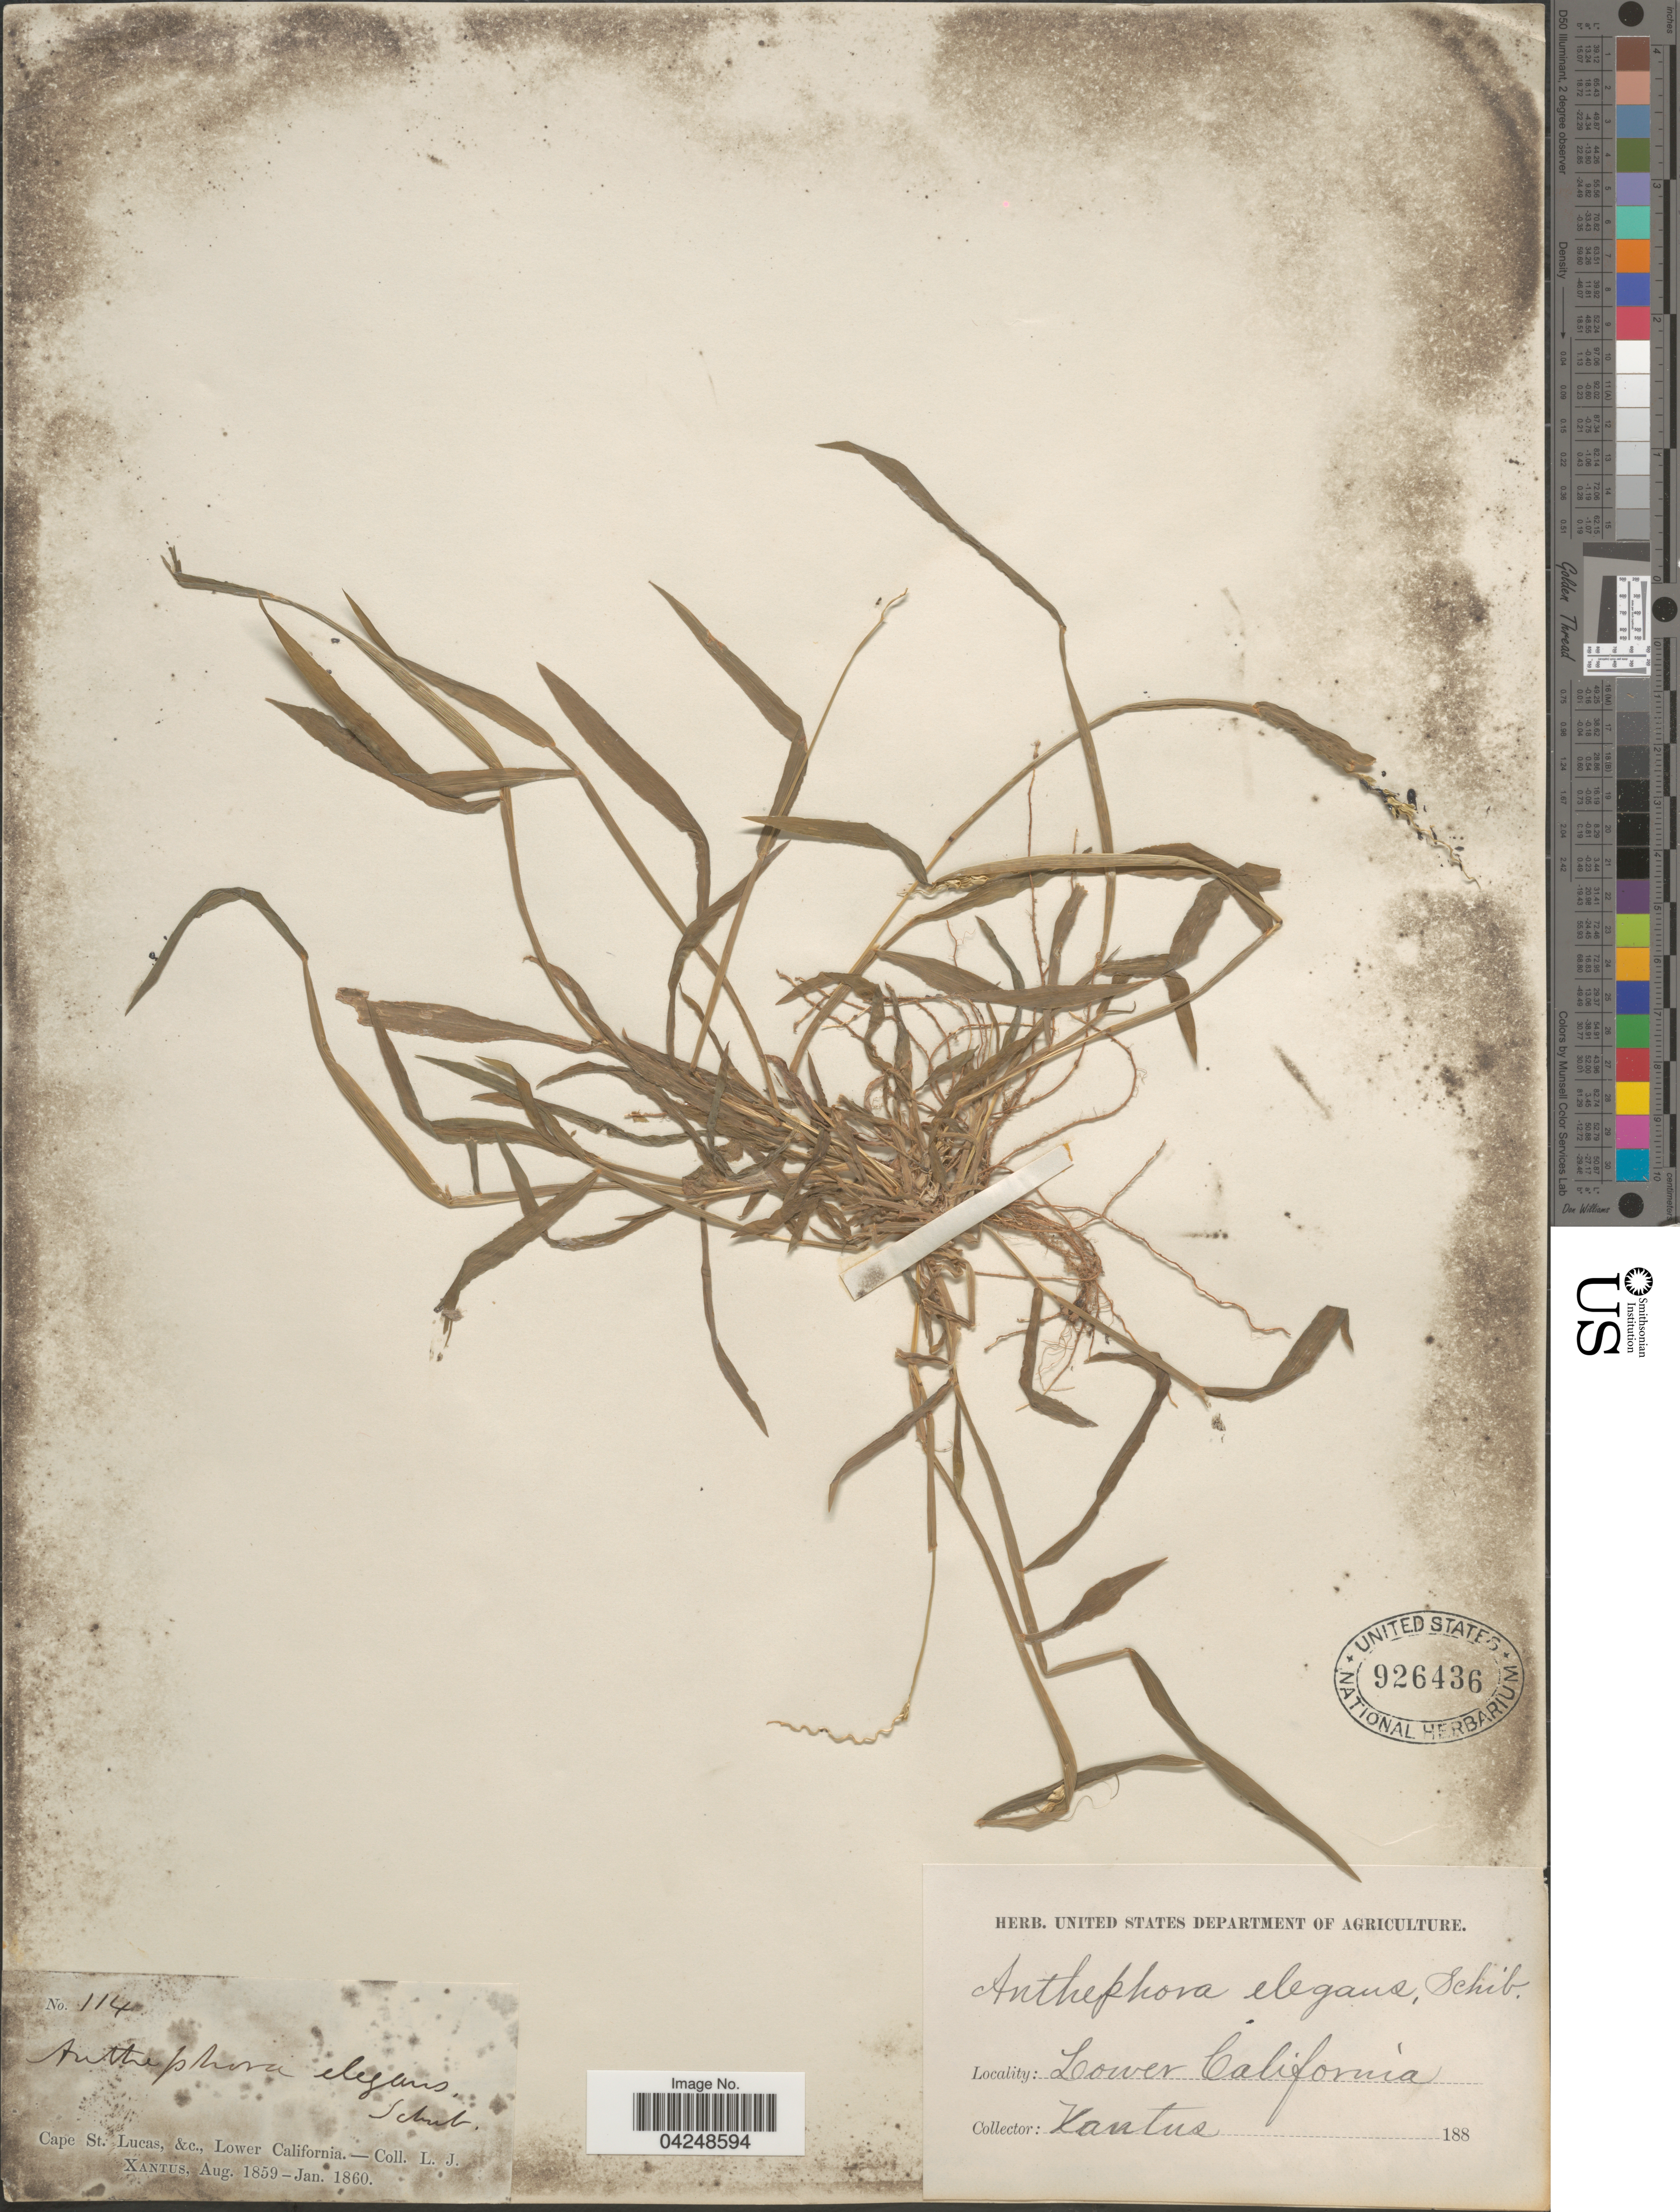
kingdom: Plantae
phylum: Tracheophyta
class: Liliopsida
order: Poales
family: Poaceae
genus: Anthephora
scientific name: Anthephora hermaphrodita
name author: (L.) Kuntze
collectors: L. J. Xantus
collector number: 114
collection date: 1859-08/1860-01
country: Mexico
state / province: Baja California Sur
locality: Cap St. Lucas, &c., Lower California.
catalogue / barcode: US 926436